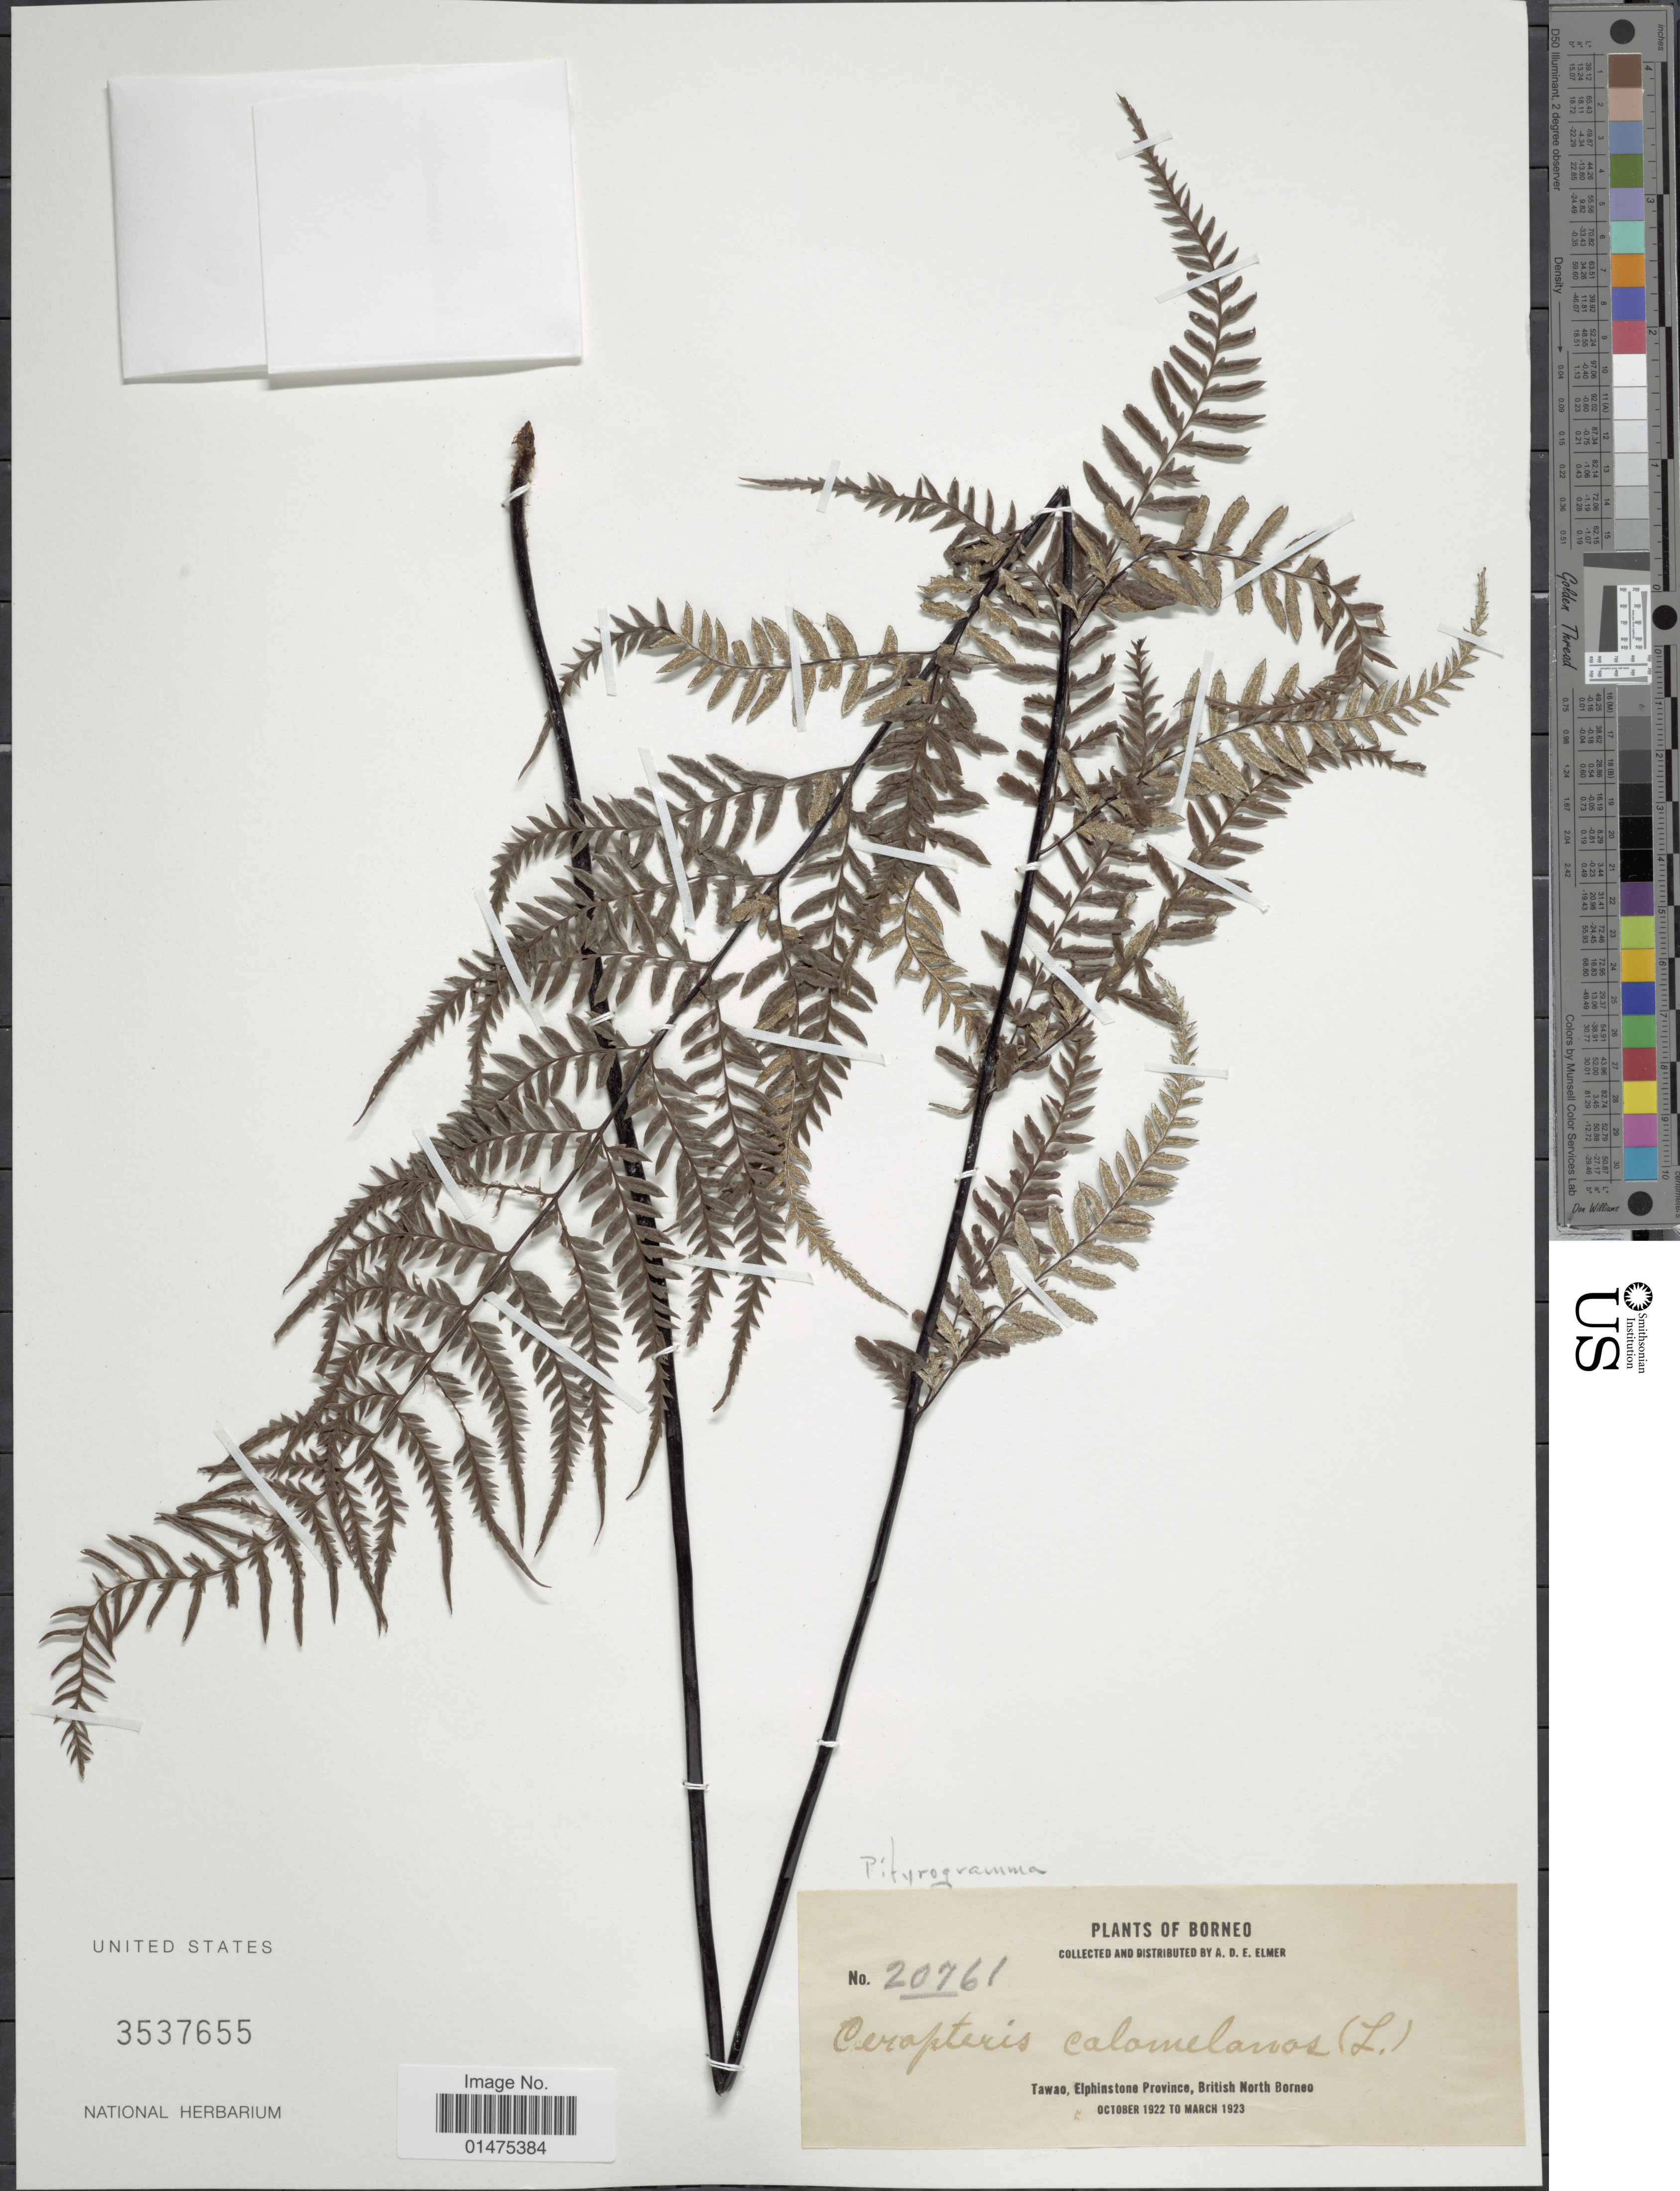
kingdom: Plantae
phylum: Tracheophyta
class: Polypodiopsida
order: Polypodiales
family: Pteridaceae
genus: Pityrogramma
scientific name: Pityrogramma calomelanos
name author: (L.) Link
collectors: A. D. E. Elmer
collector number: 20761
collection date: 1922-10/1923-03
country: Malaysia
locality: Tawao, Elphinstone Province, British North Borneo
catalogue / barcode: US 3537655